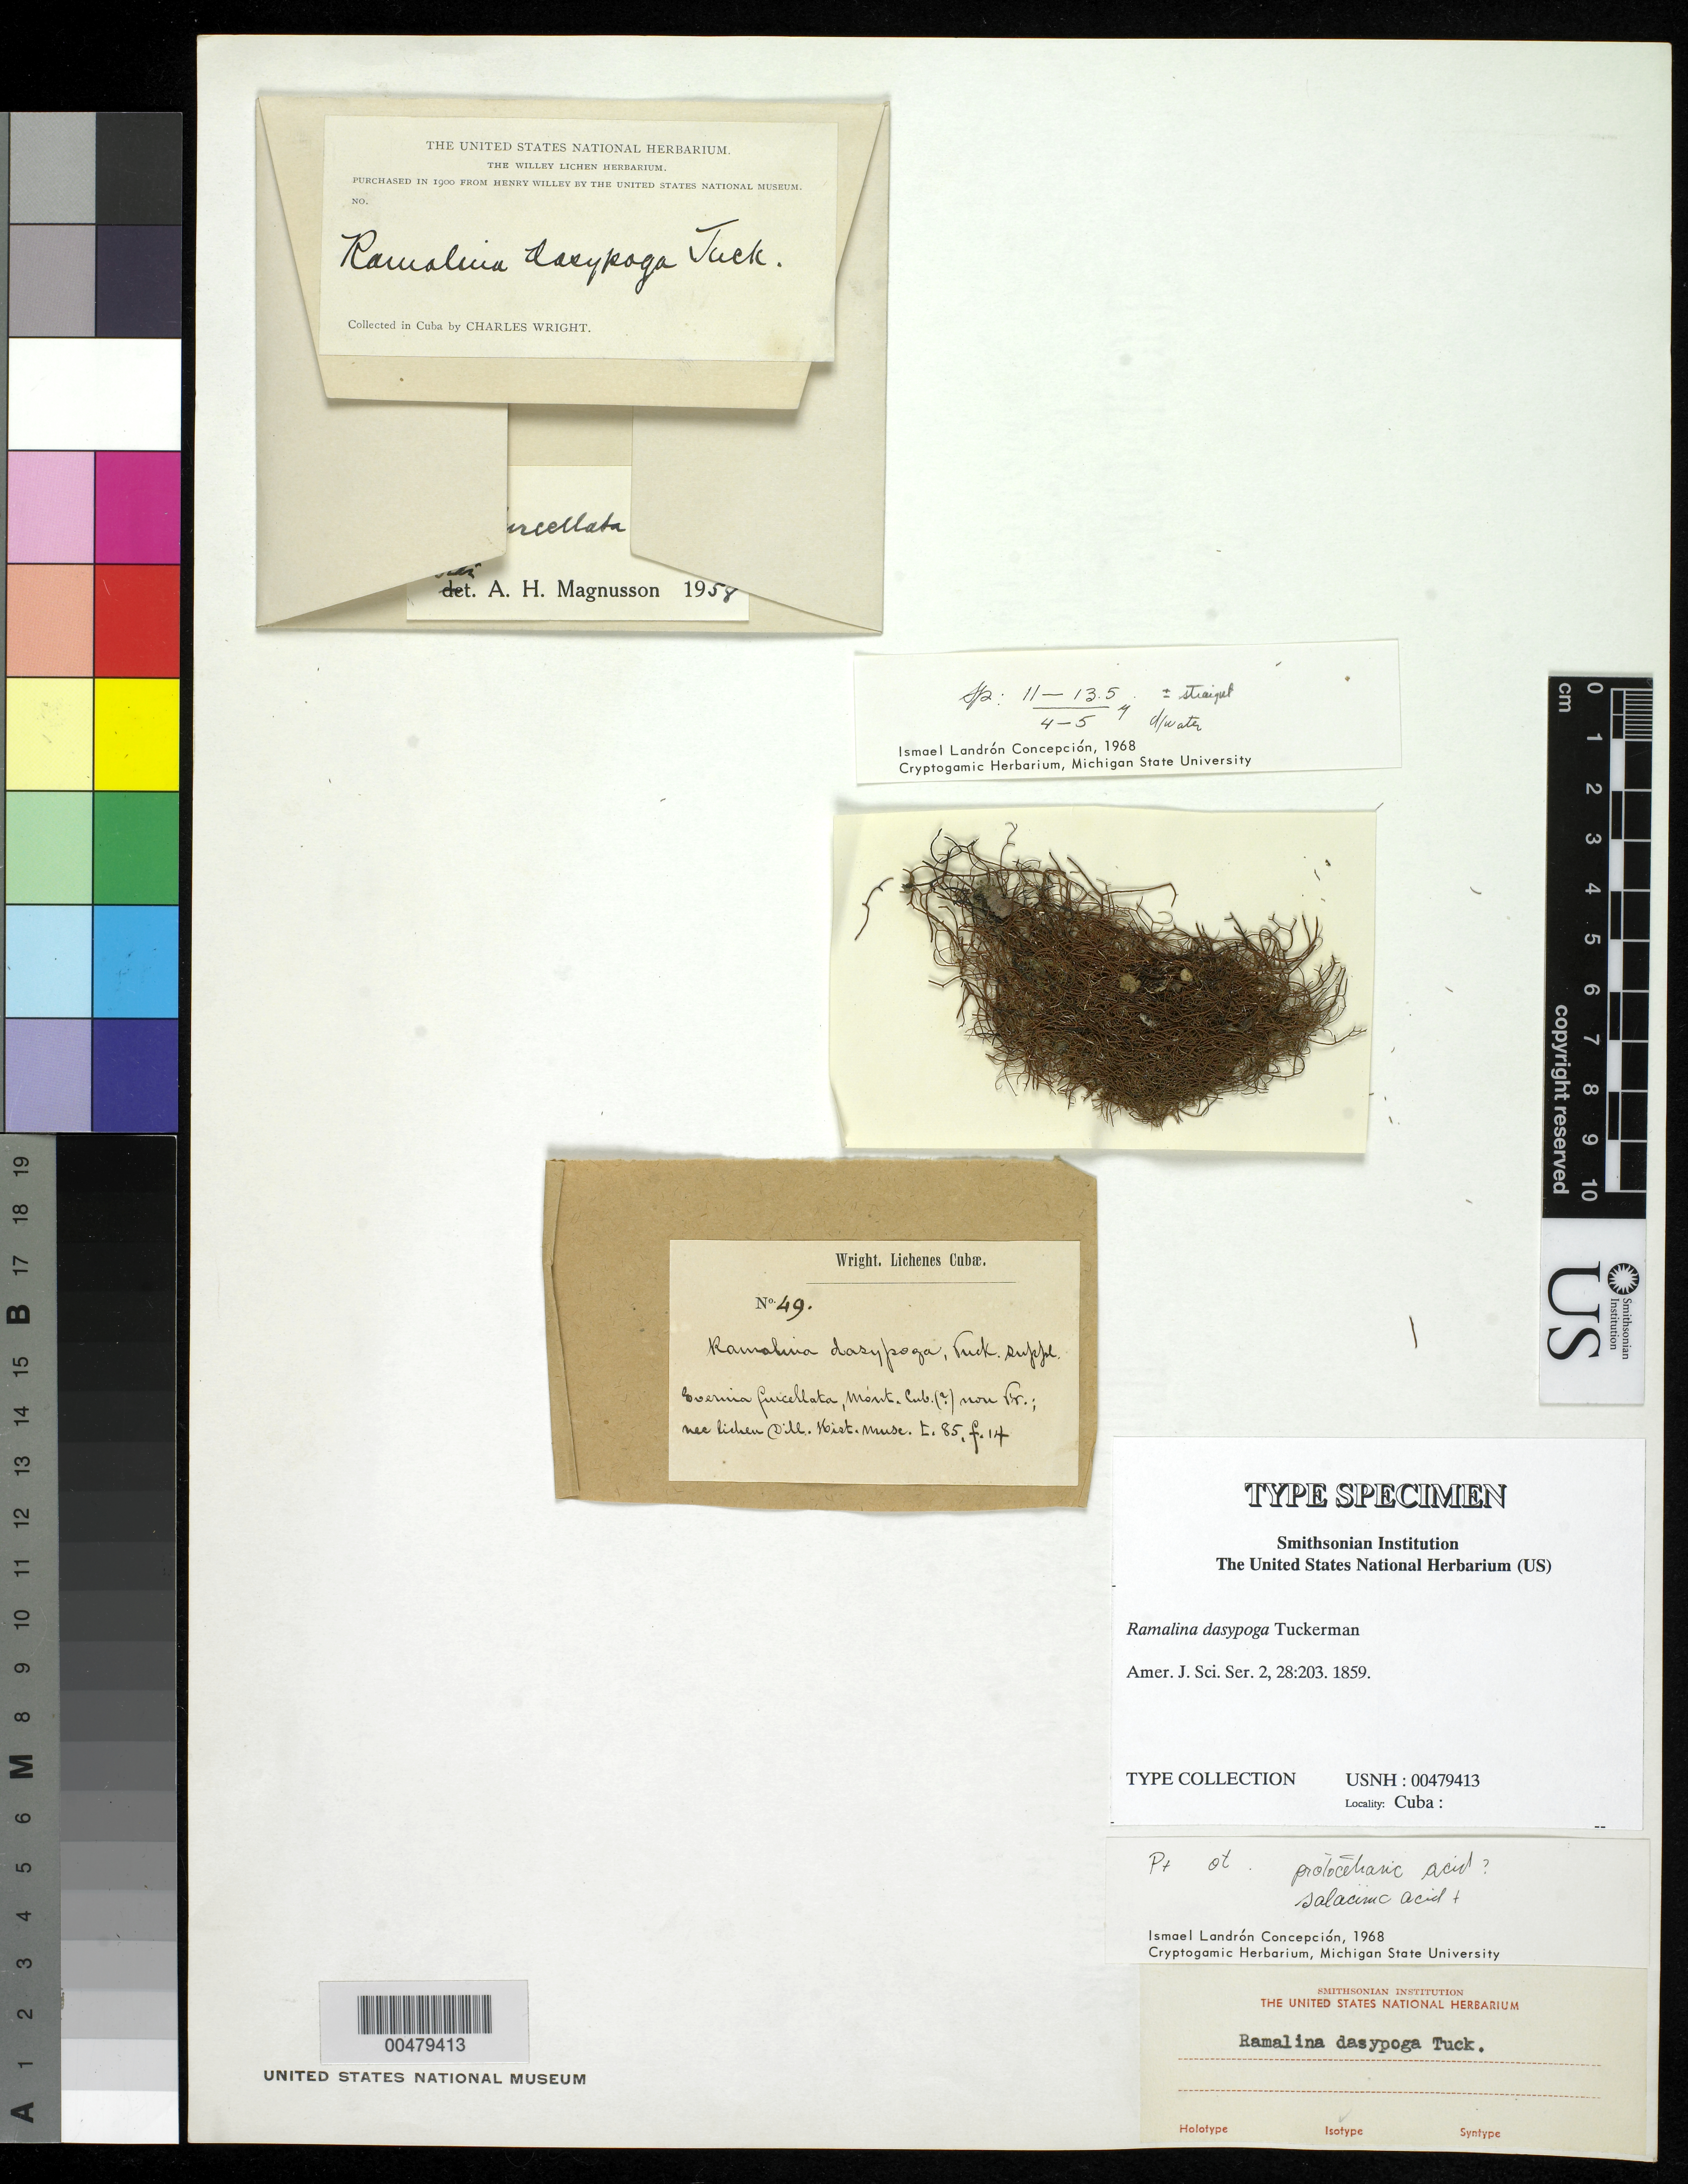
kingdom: Fungi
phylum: Ascomycota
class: Lecanoromycetes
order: Lecanorales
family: Ramalinaceae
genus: Ramalina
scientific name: Ramalina dasypoga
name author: Tuck.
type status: Type Collection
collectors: C. Wright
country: Cuba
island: Greater Antilles